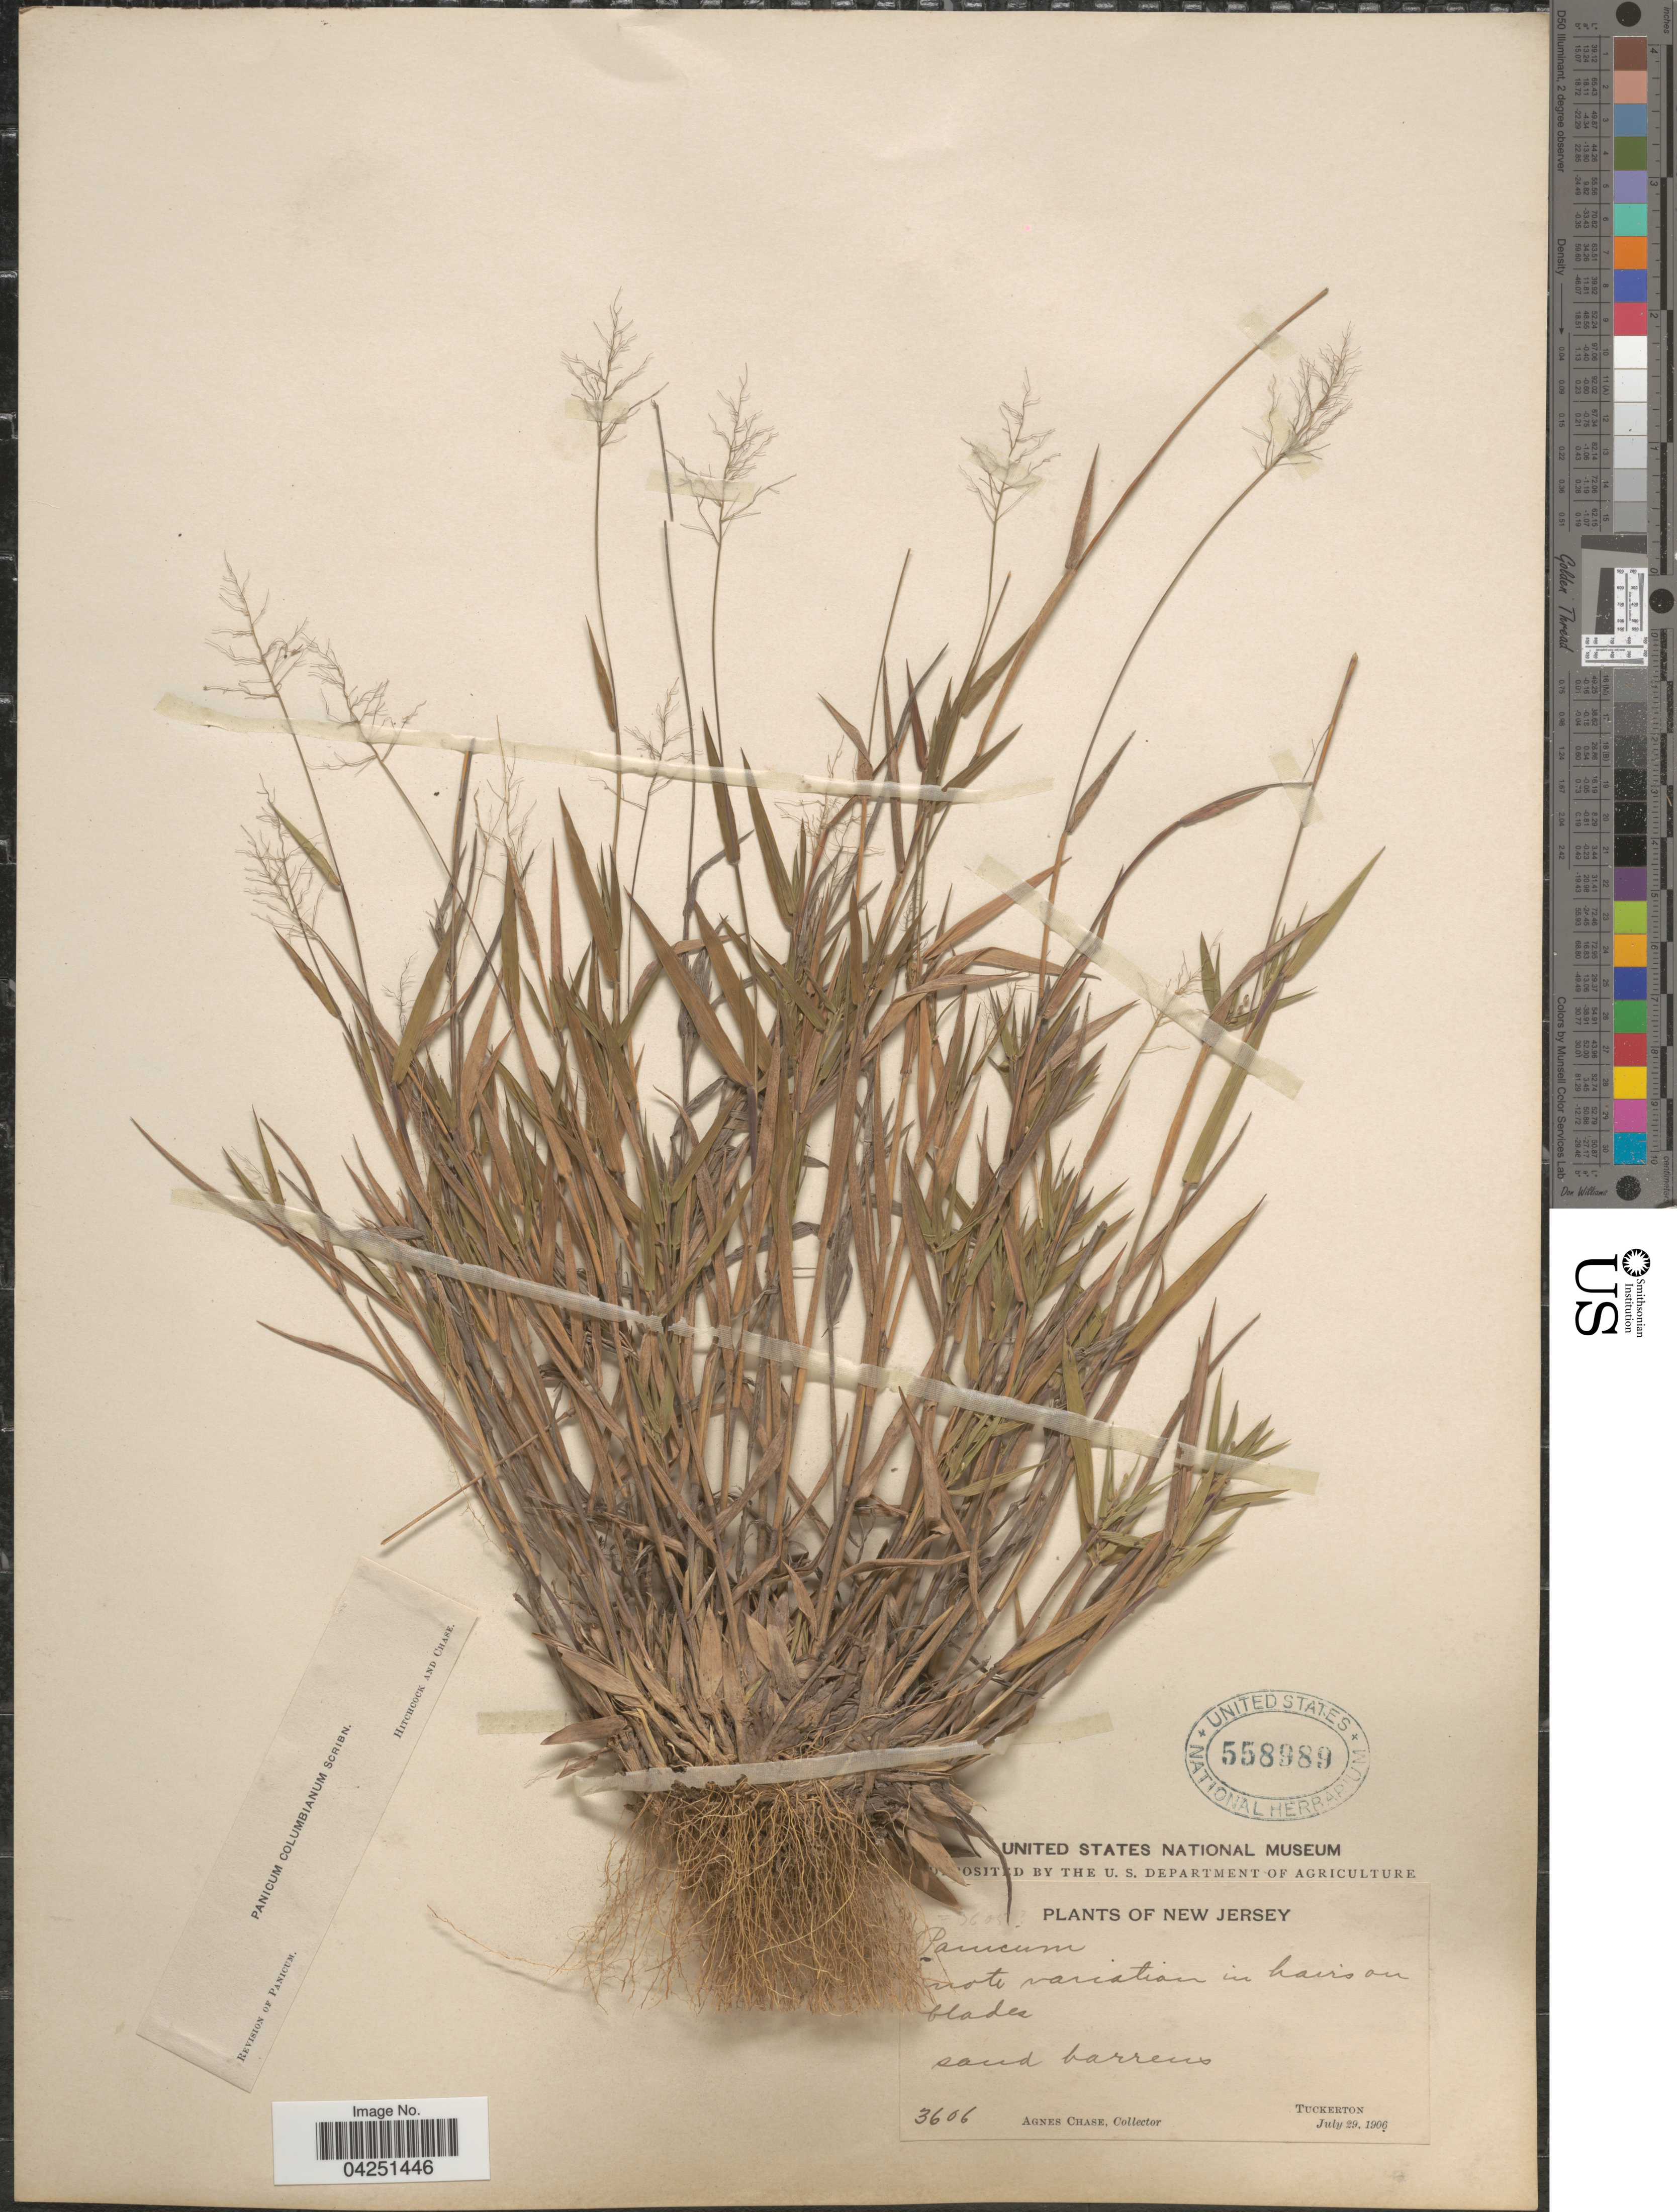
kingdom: Plantae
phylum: Tracheophyta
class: Liliopsida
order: Poales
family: Poaceae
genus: Dichanthelium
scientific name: Dichanthelium acuminatum var. acuminatum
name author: (Sw.) Gould & C.A. Clark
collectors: A. Chase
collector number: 3606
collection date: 1906-07-29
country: United States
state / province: New Jersey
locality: Sand barrens. Tuckerton.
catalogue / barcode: US 558989